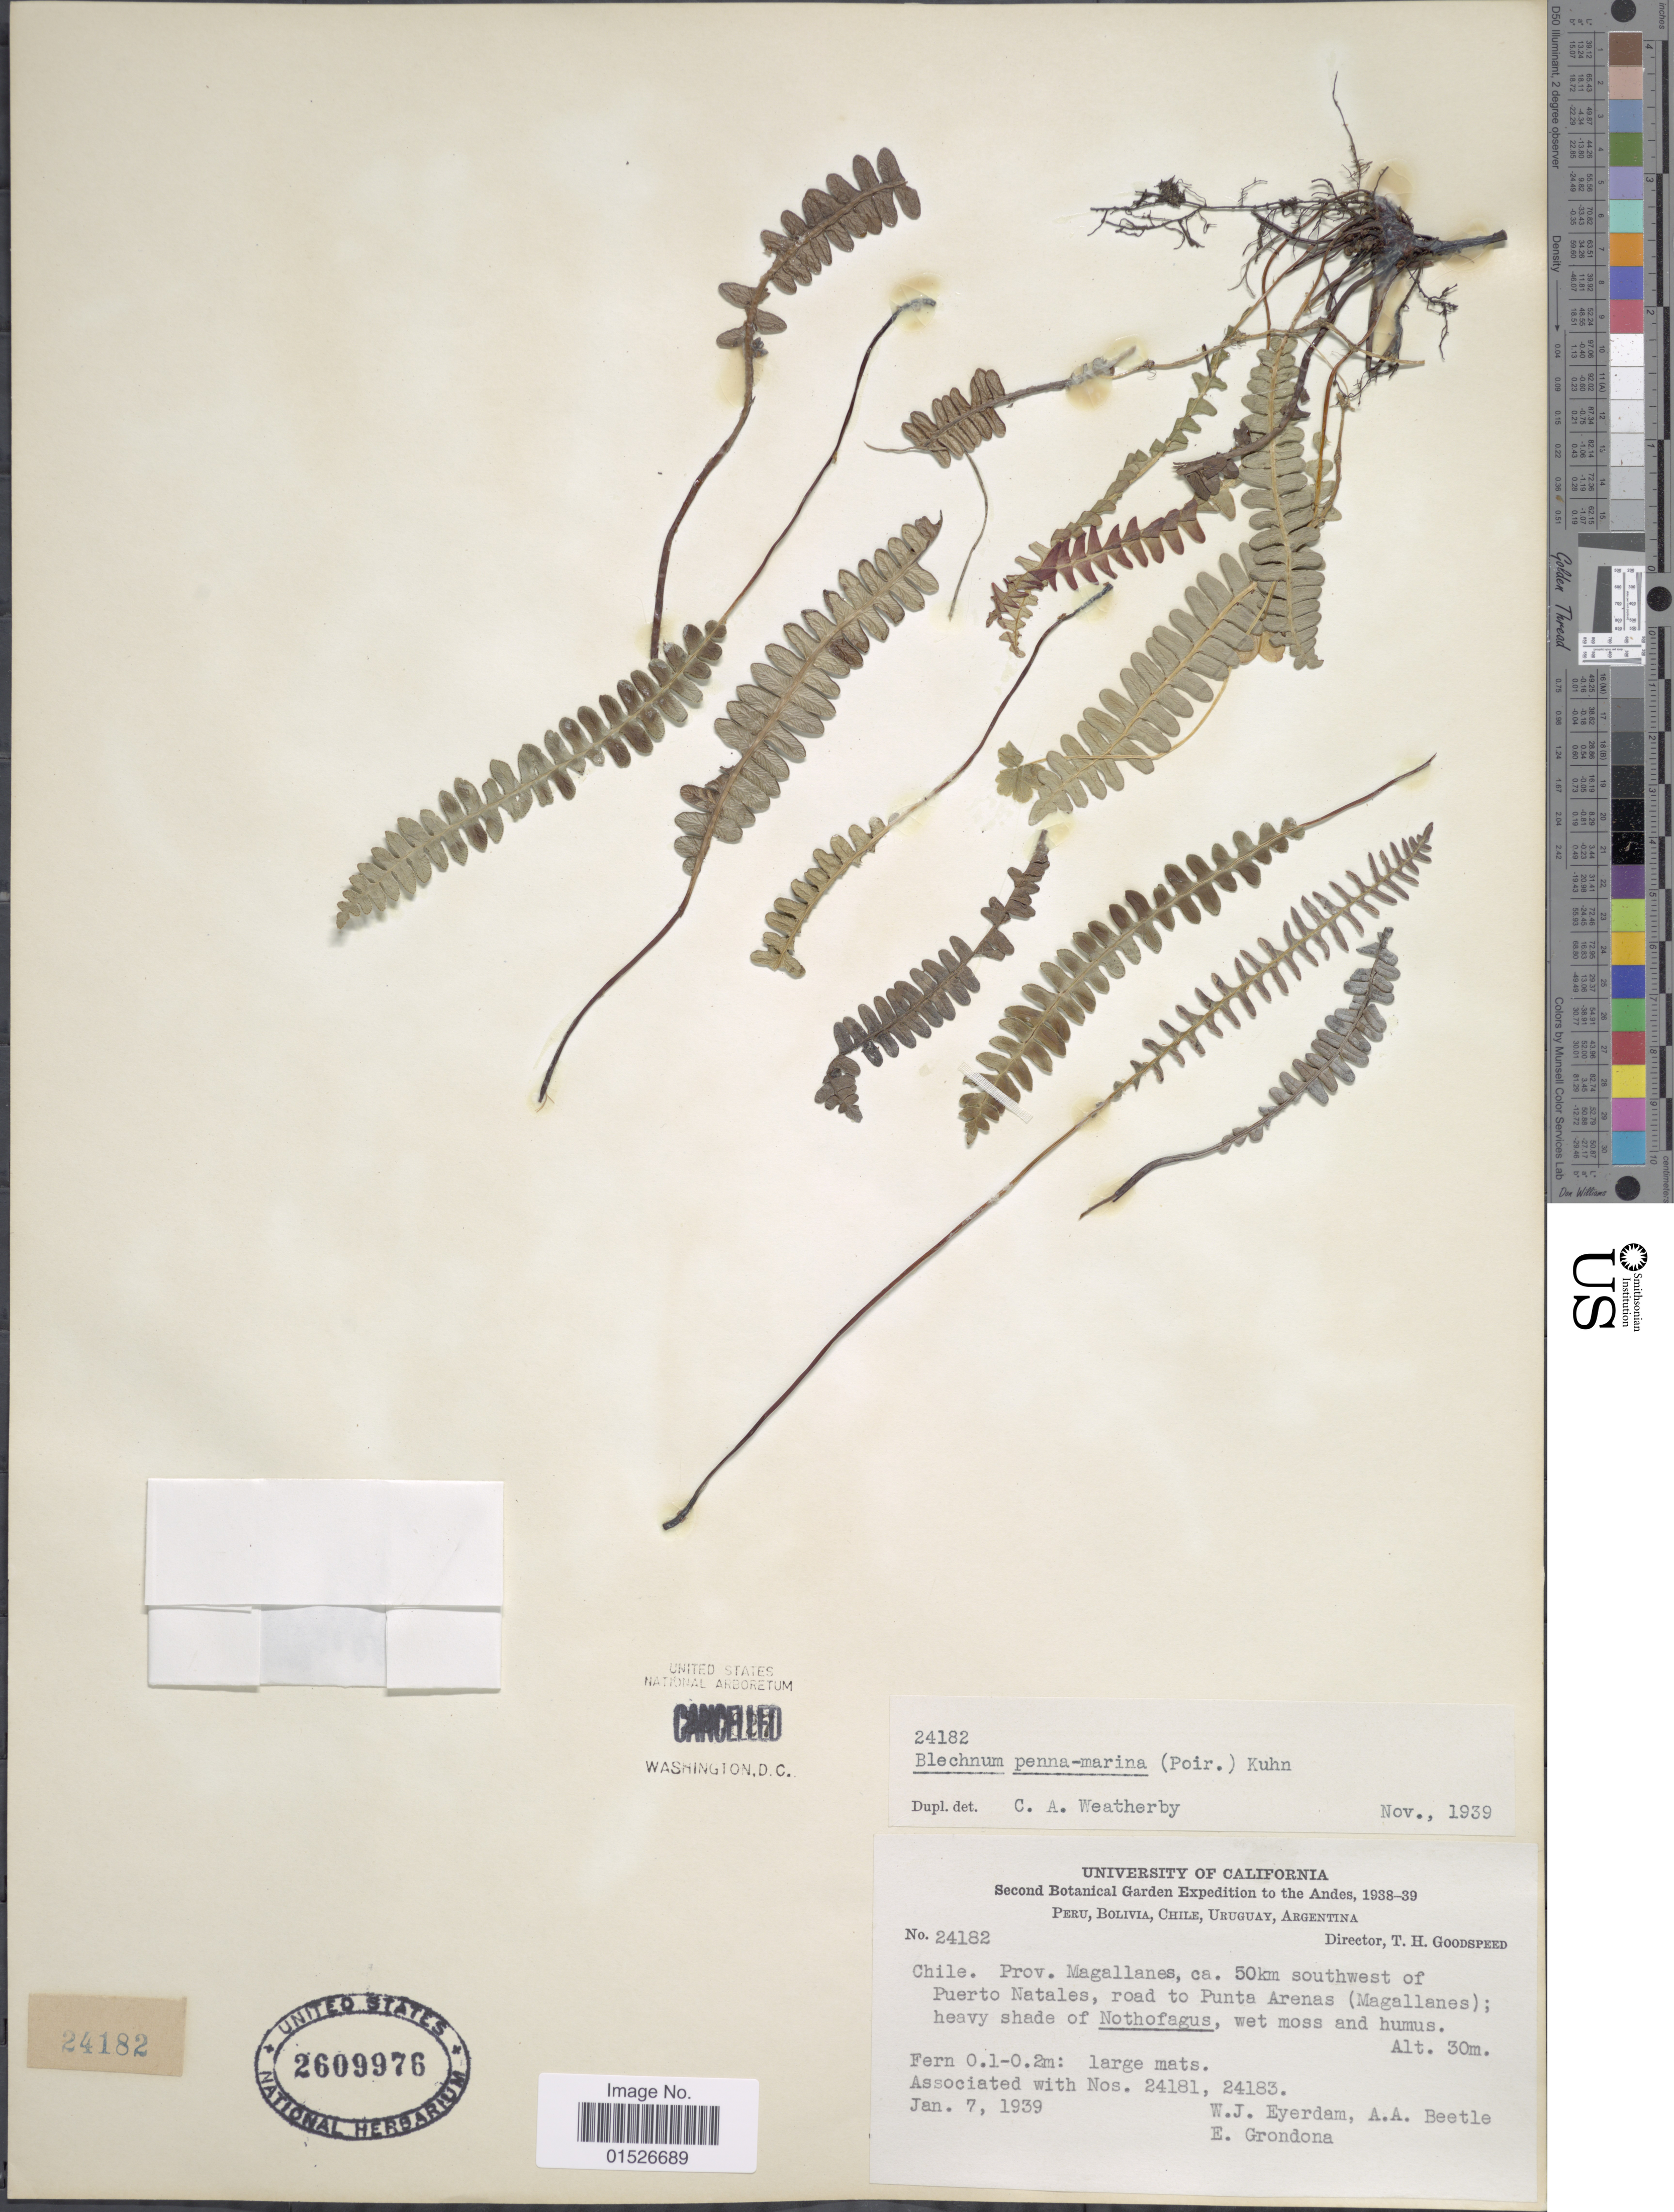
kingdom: Plantae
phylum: Tracheophyta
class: Polypodiopsida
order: Polypodiales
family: Blechnaceae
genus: Blechnum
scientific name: Blechnum penna-marina subsp. alpina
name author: T.C. Chambers & P. A. Farrant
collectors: W. J. Eyerdam, A. A. Beetle & E. Grondona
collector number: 24182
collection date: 1939-01-07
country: Chile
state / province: Magallanes y de la Antártica Chilena (XII)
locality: Chile. Prov. Magallanes, ca. 50km southwest of Puerto Natales, road to Punta Arenas ( Magallanes)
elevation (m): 30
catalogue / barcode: US 2609976